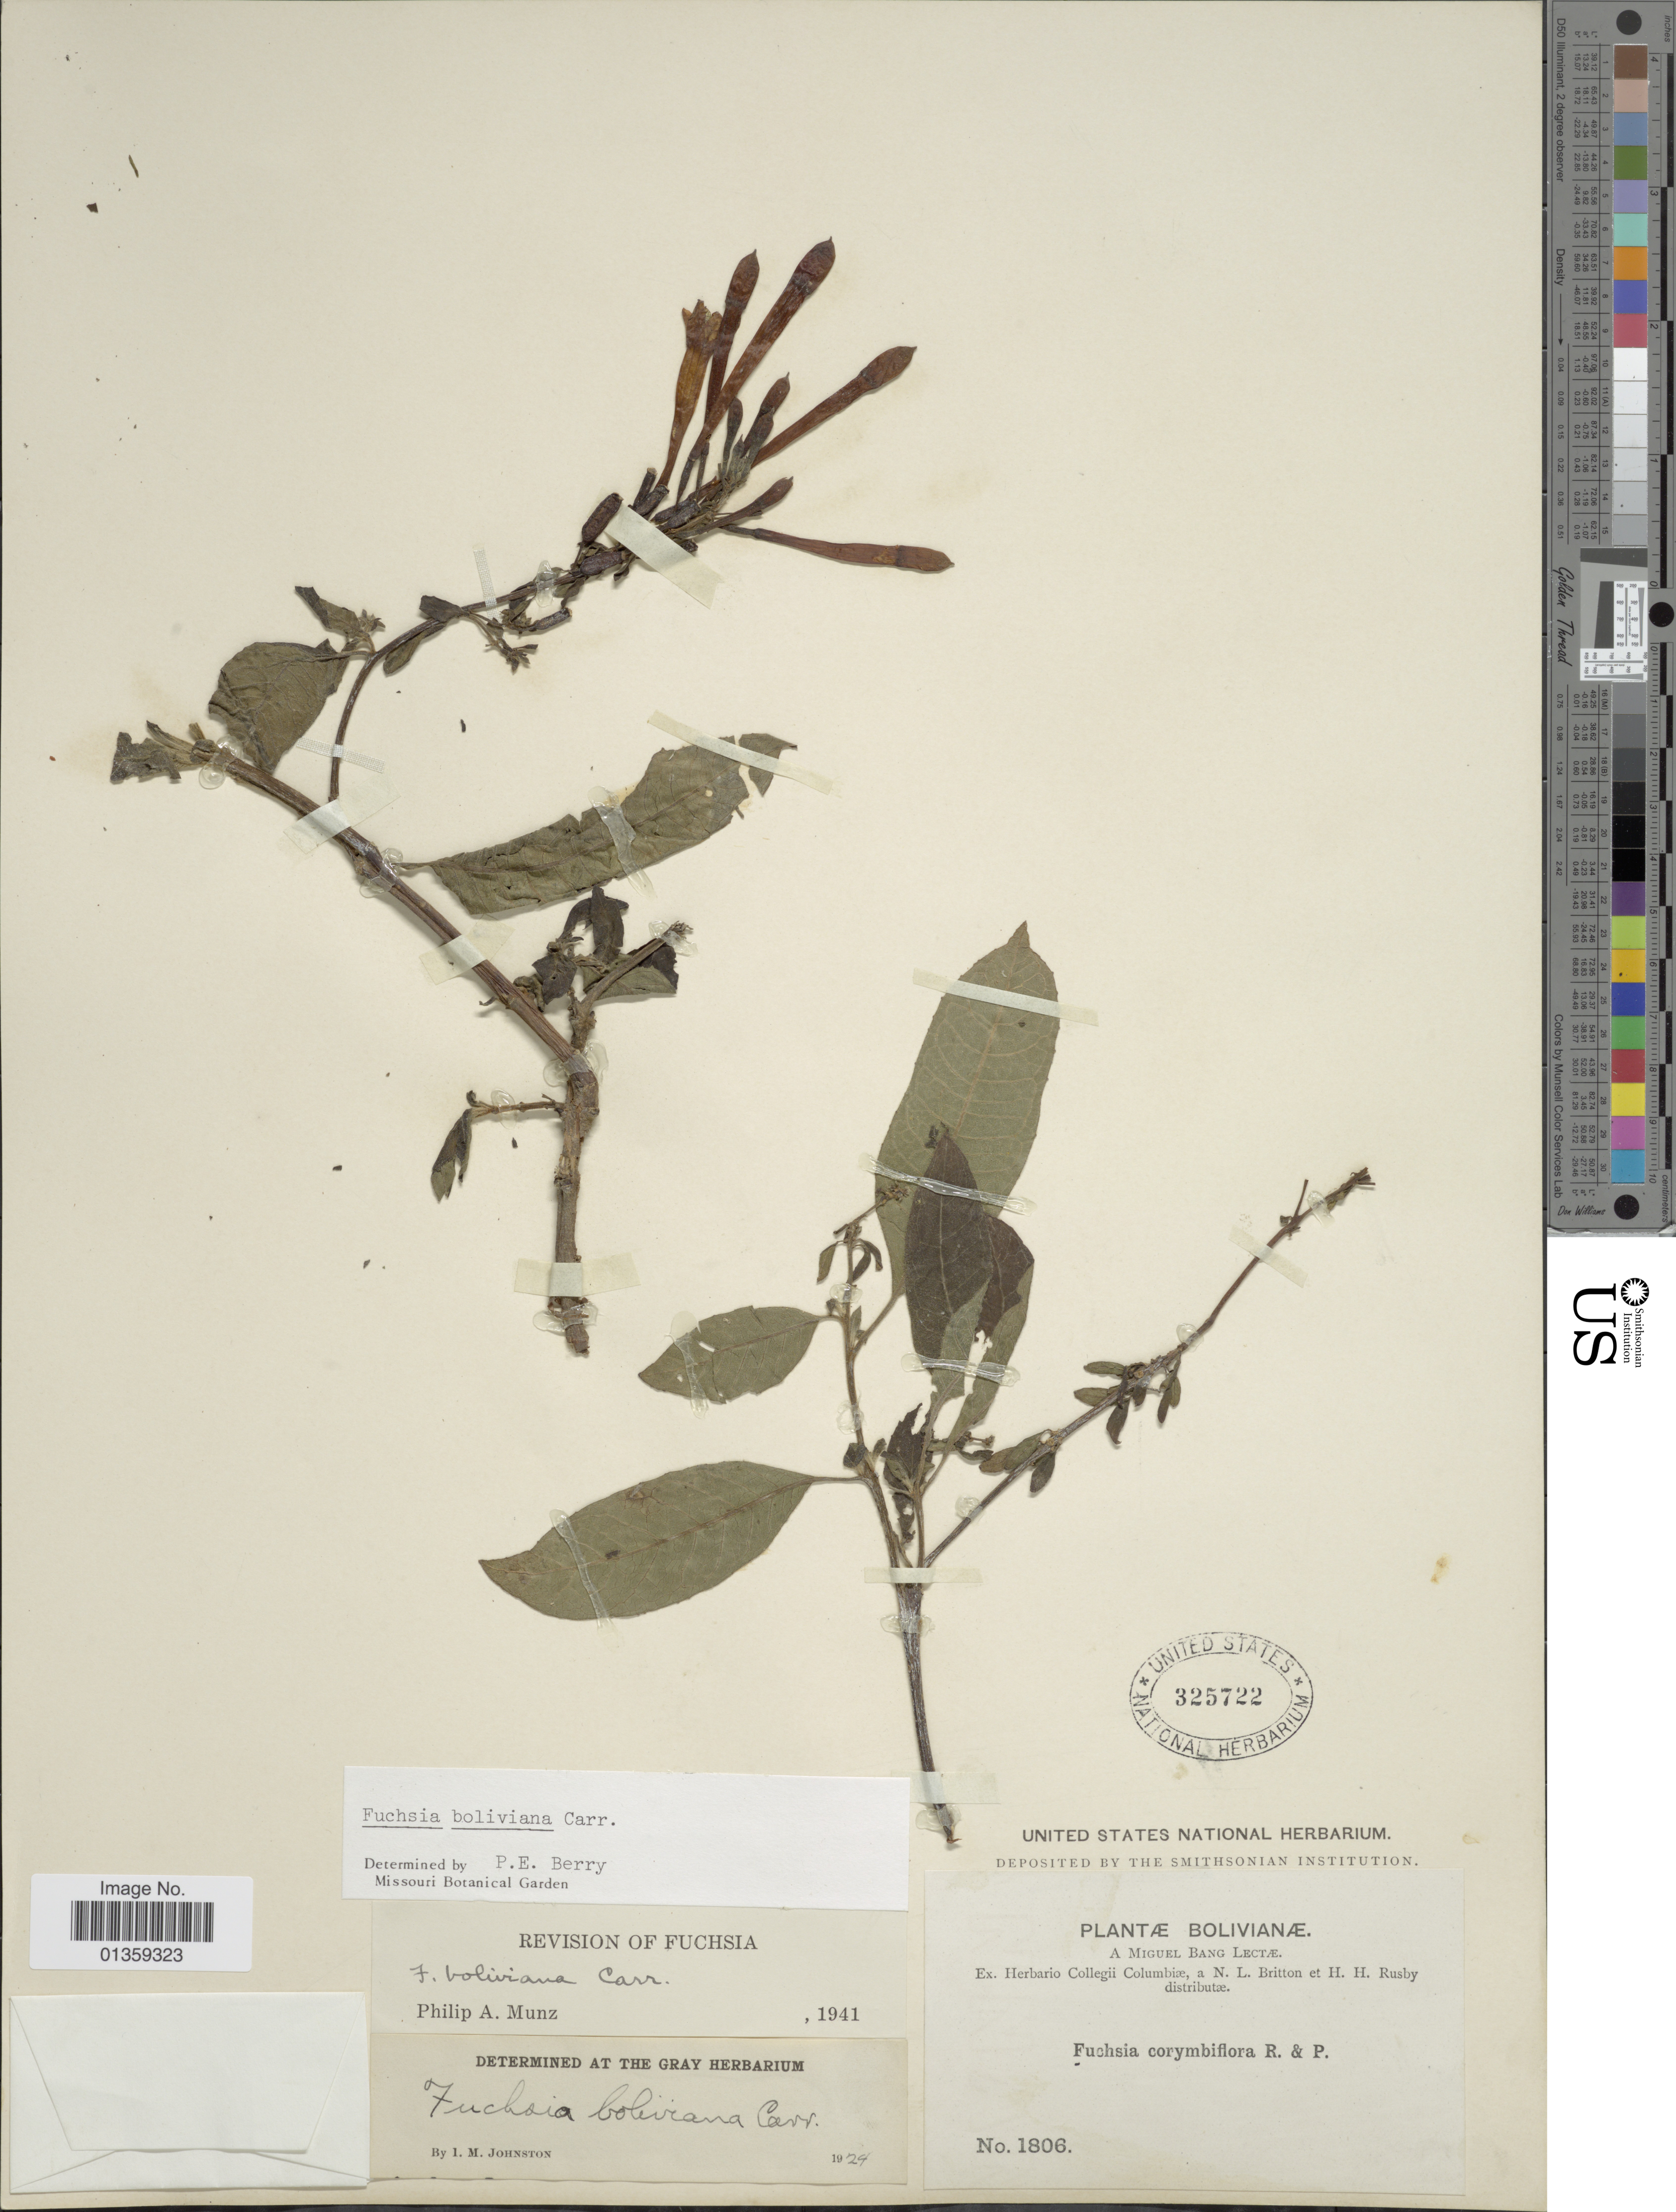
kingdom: Plantae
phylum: Tracheophyta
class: Magnoliopsida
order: Myrtales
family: Onagraceae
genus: Fuchsia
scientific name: Fuchsia boliviana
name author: Carrière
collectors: M. Bang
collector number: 1806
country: Bolivia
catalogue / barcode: US 325722